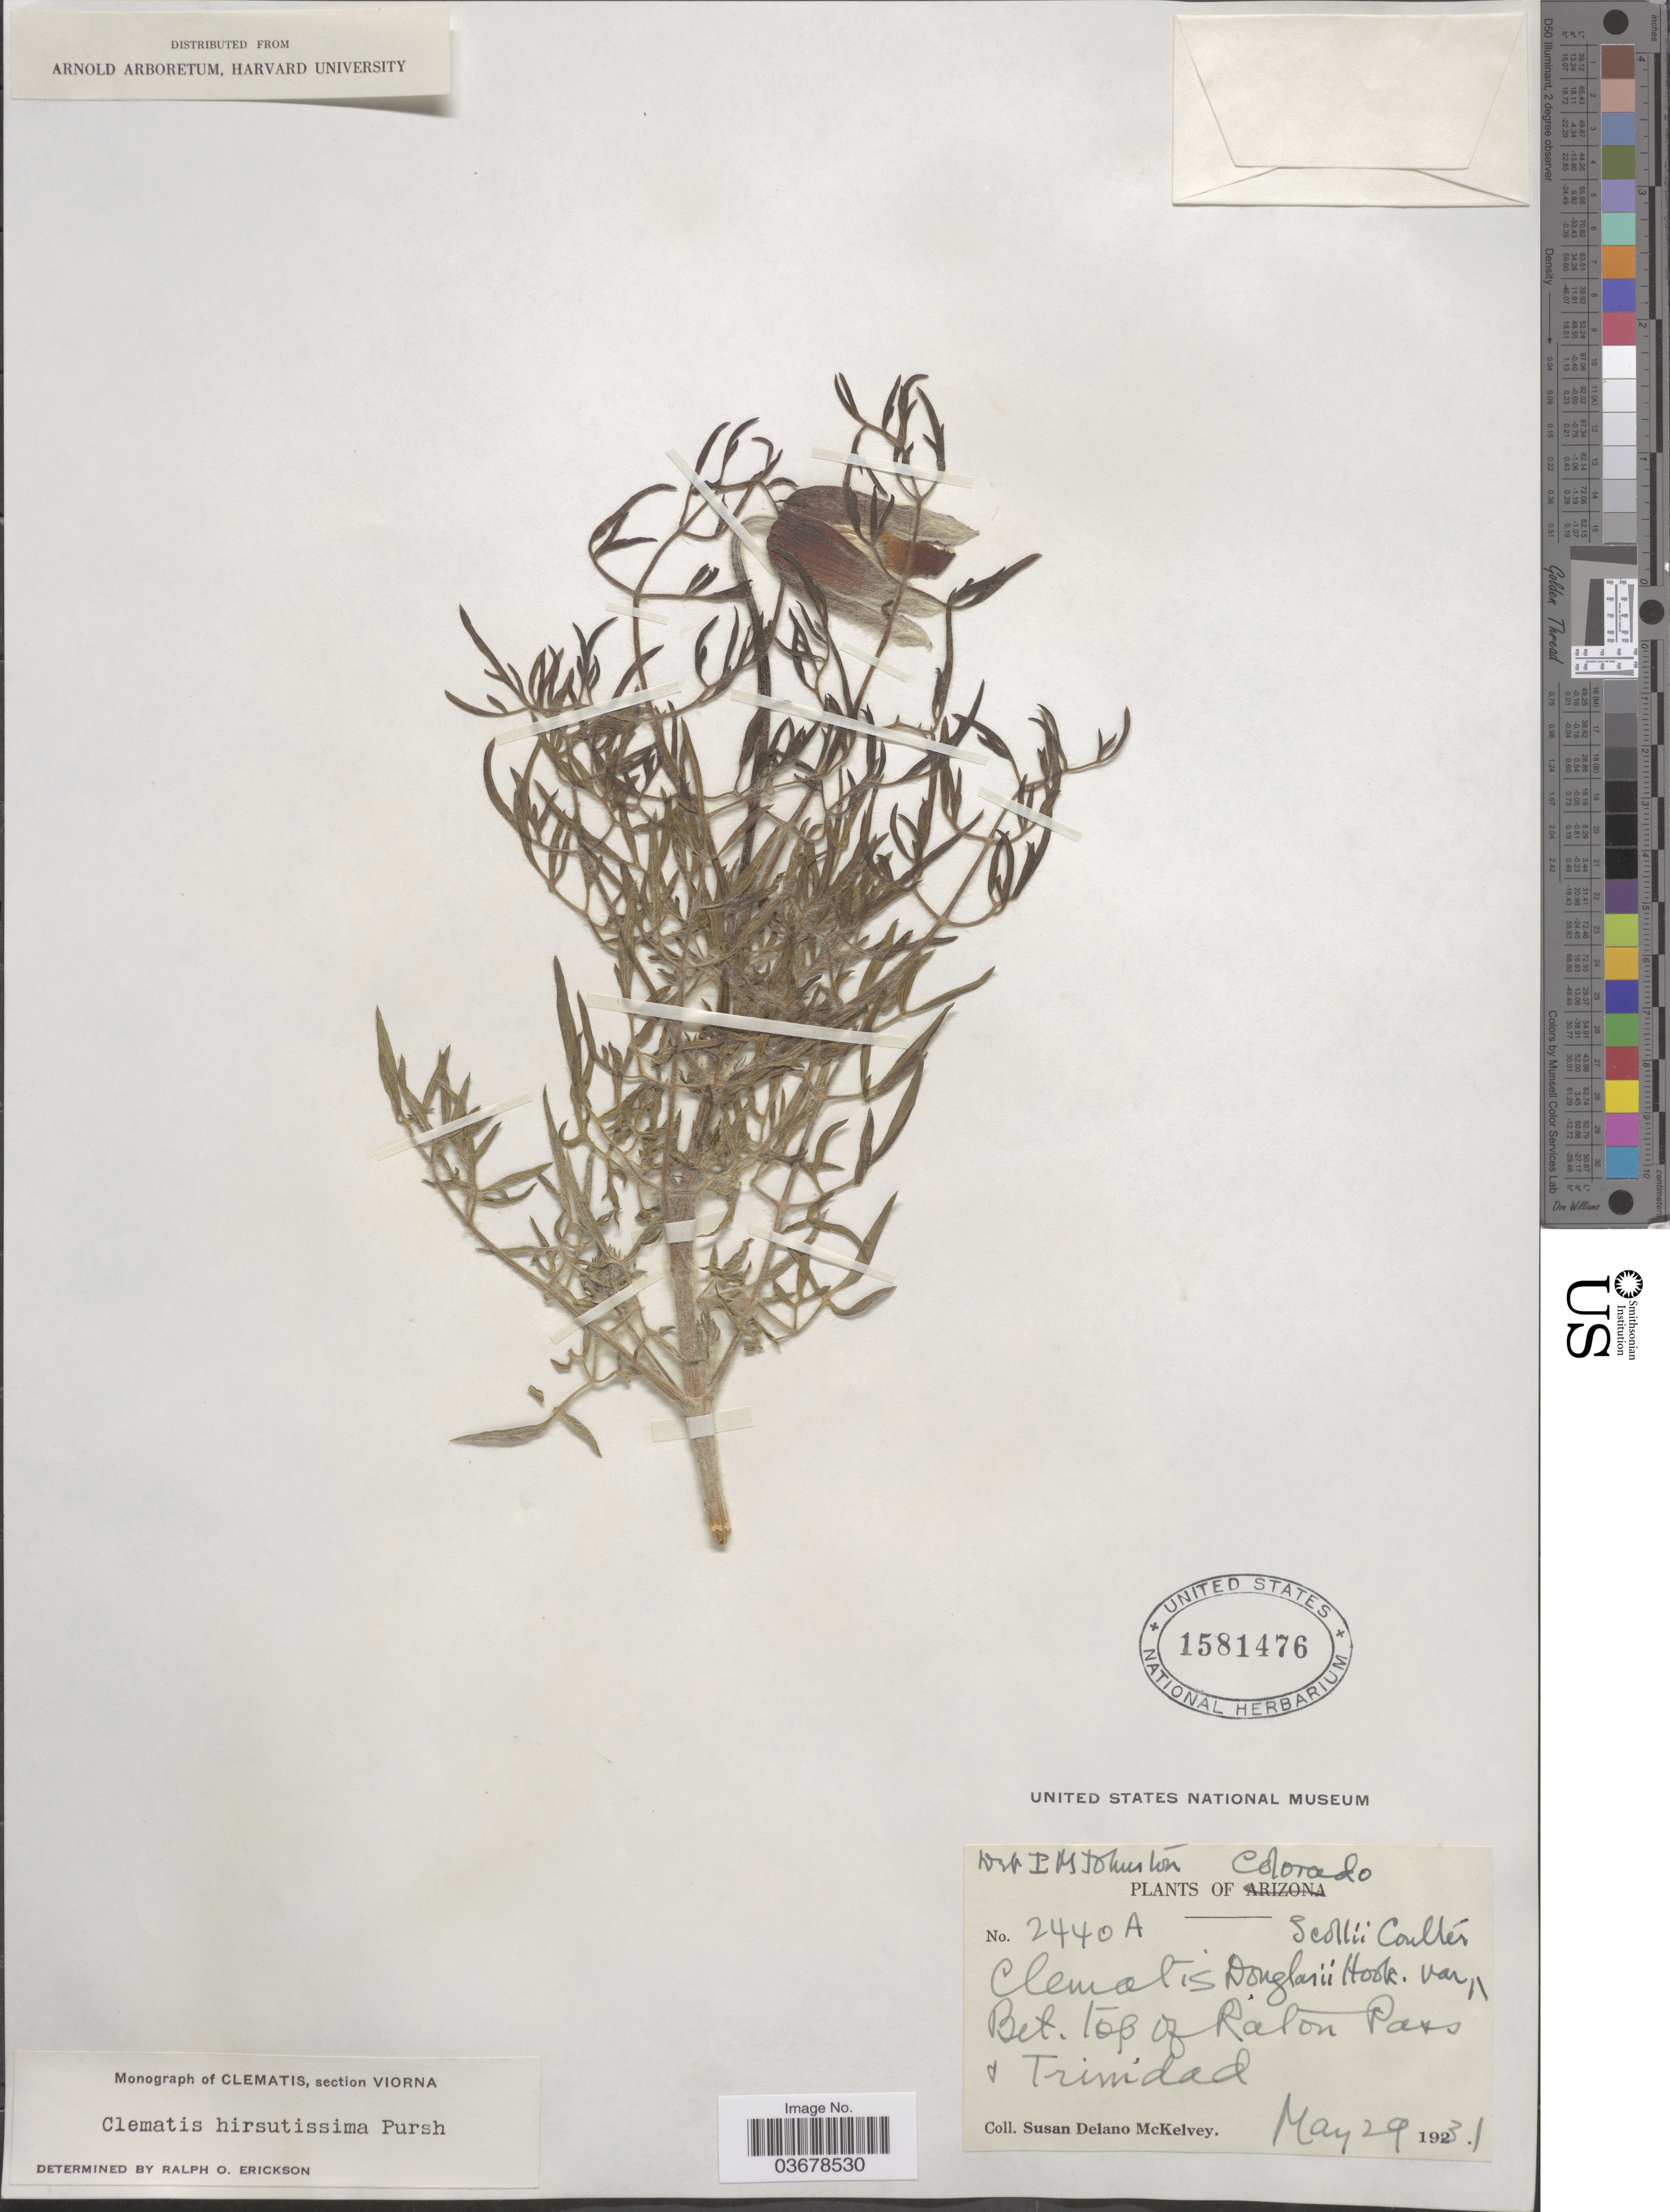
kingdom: Plantae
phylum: Tracheophyta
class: Magnoliopsida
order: Ranunculales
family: Ranunculaceae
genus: Clematis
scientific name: Clematis viorna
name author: L.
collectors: S. A. McKelvey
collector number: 2440A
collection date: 1931-05-29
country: United States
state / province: Colorado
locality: Bet. top of Raton Pass & Trinidad.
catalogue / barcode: US 1581476